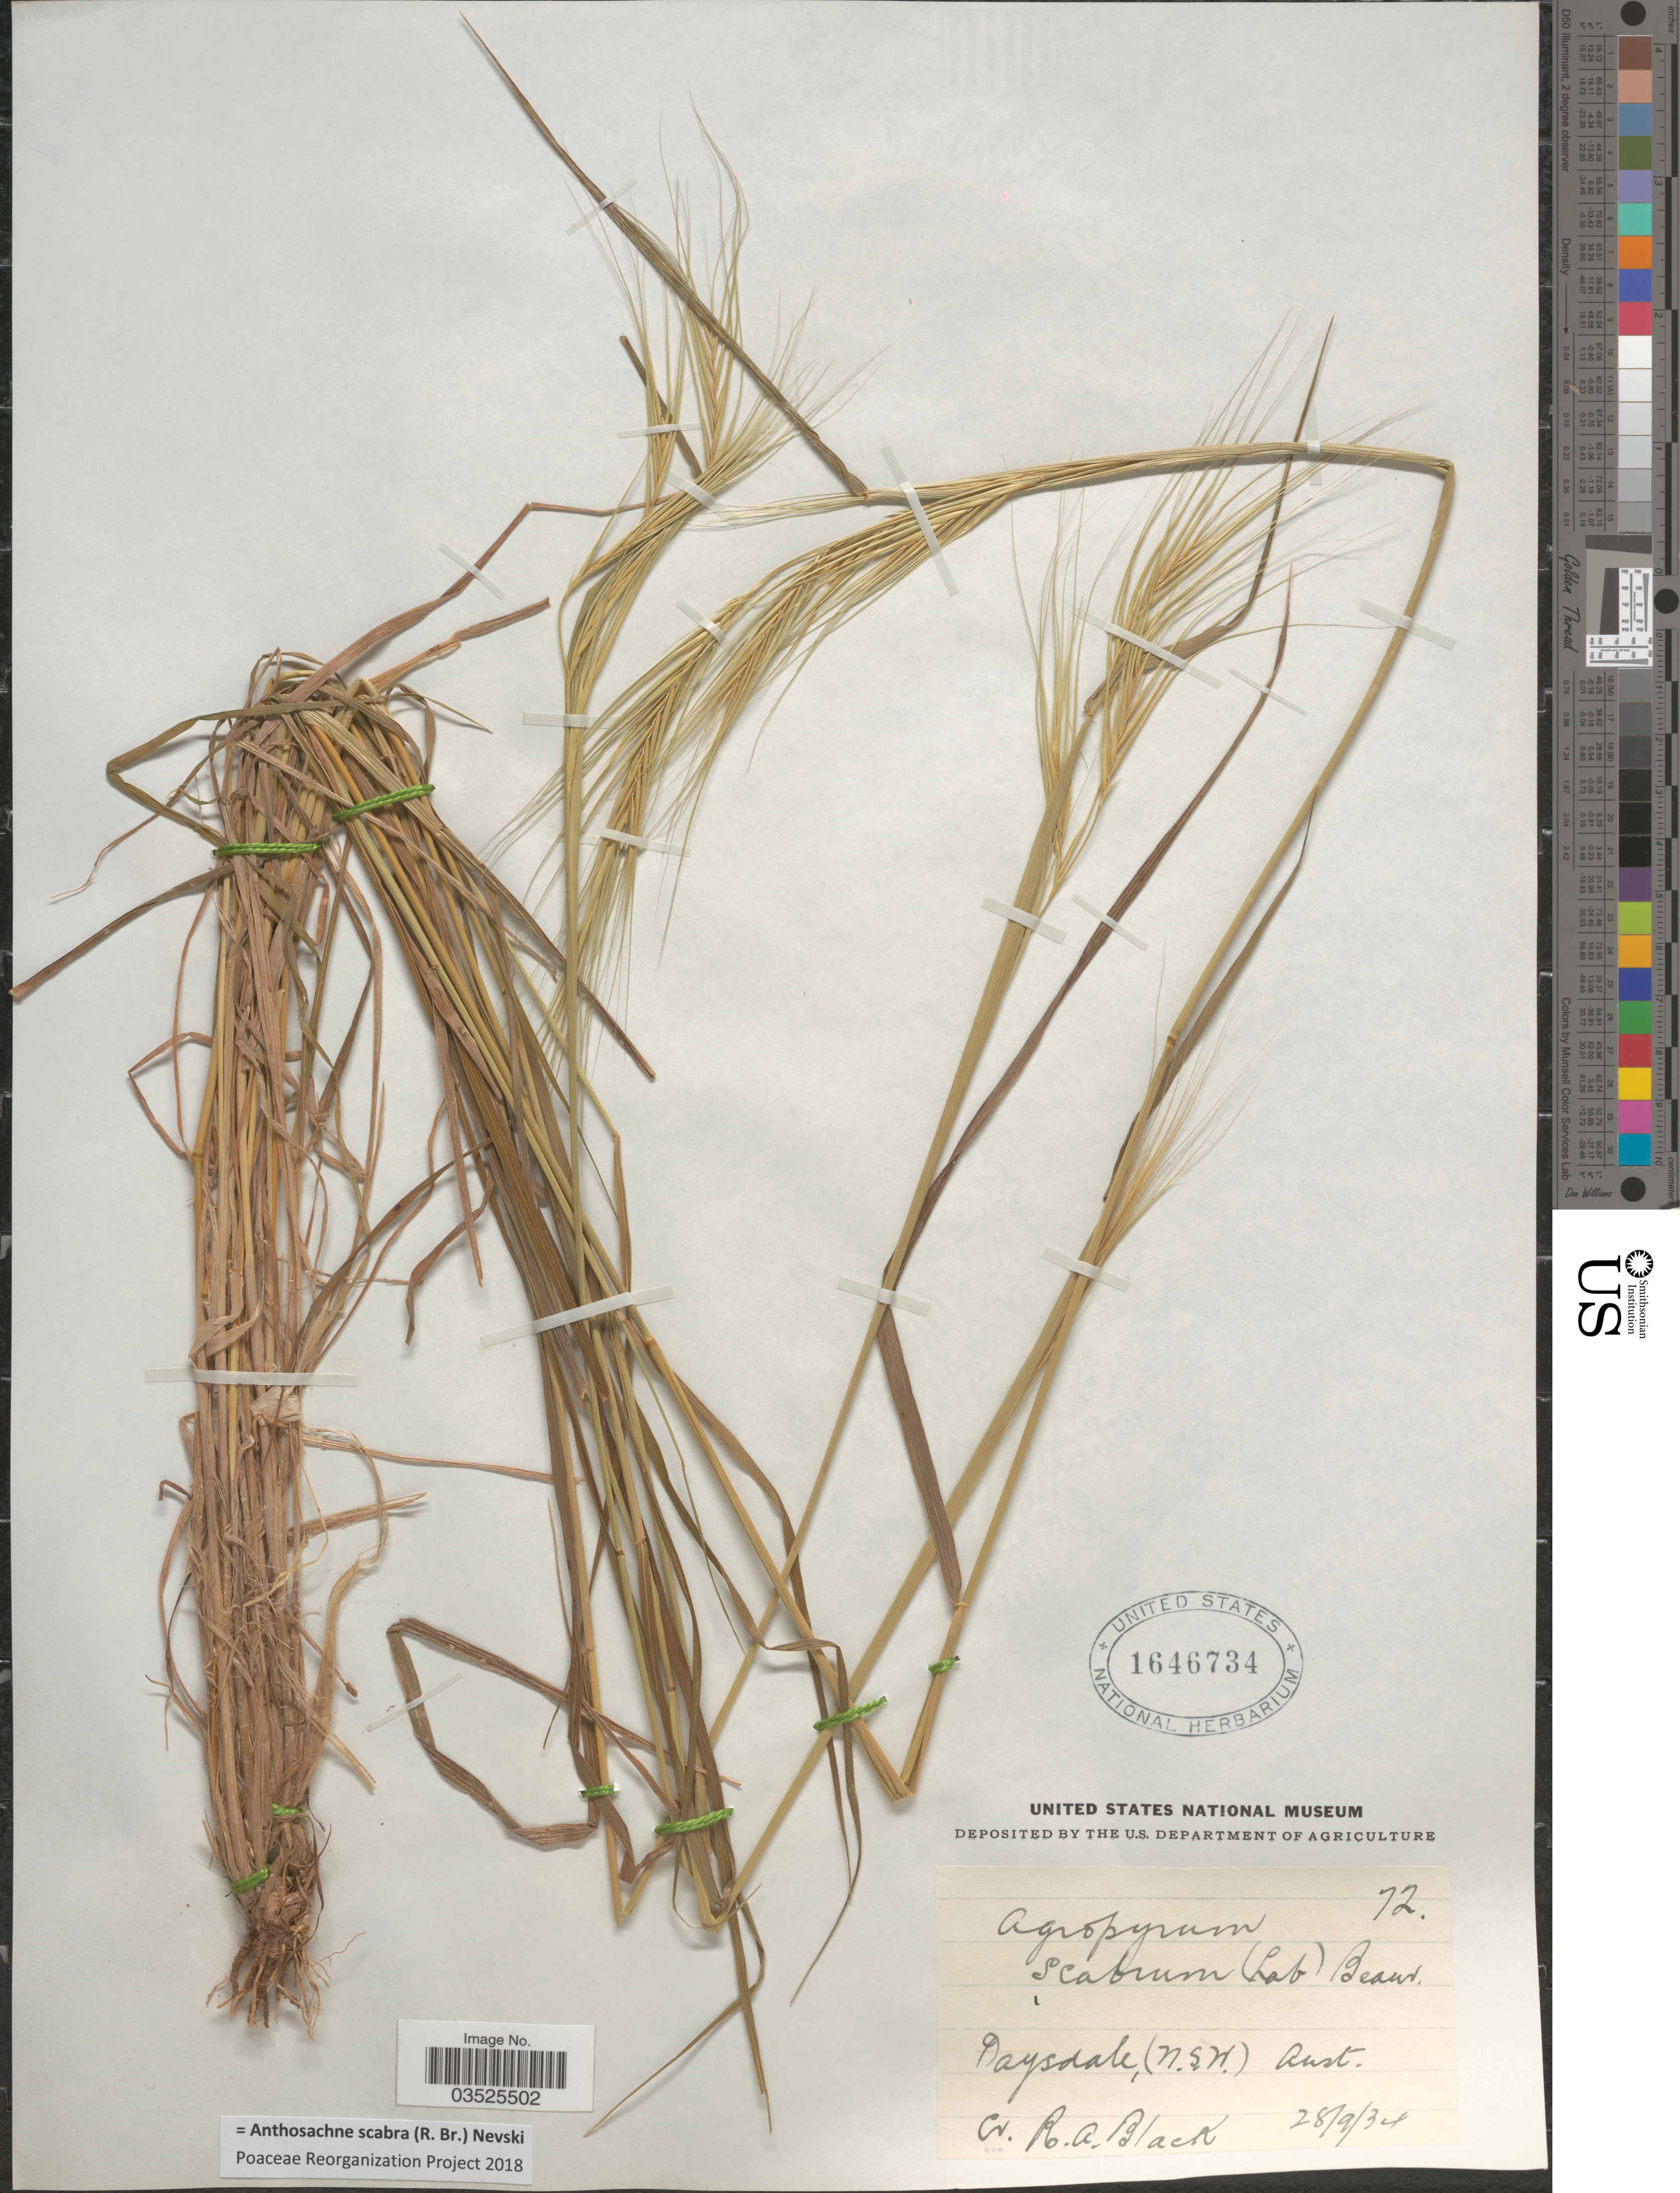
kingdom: Plantae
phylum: Tracheophyta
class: Liliopsida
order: Poales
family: Poaceae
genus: Anthosachne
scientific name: Anthosachne scabra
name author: (R. Br.) Nevski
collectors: R. A. Black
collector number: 72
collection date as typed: Transcribed d/m/y: 28/9/34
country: Australia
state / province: New South Wales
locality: Daysdale.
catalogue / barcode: US 1646734